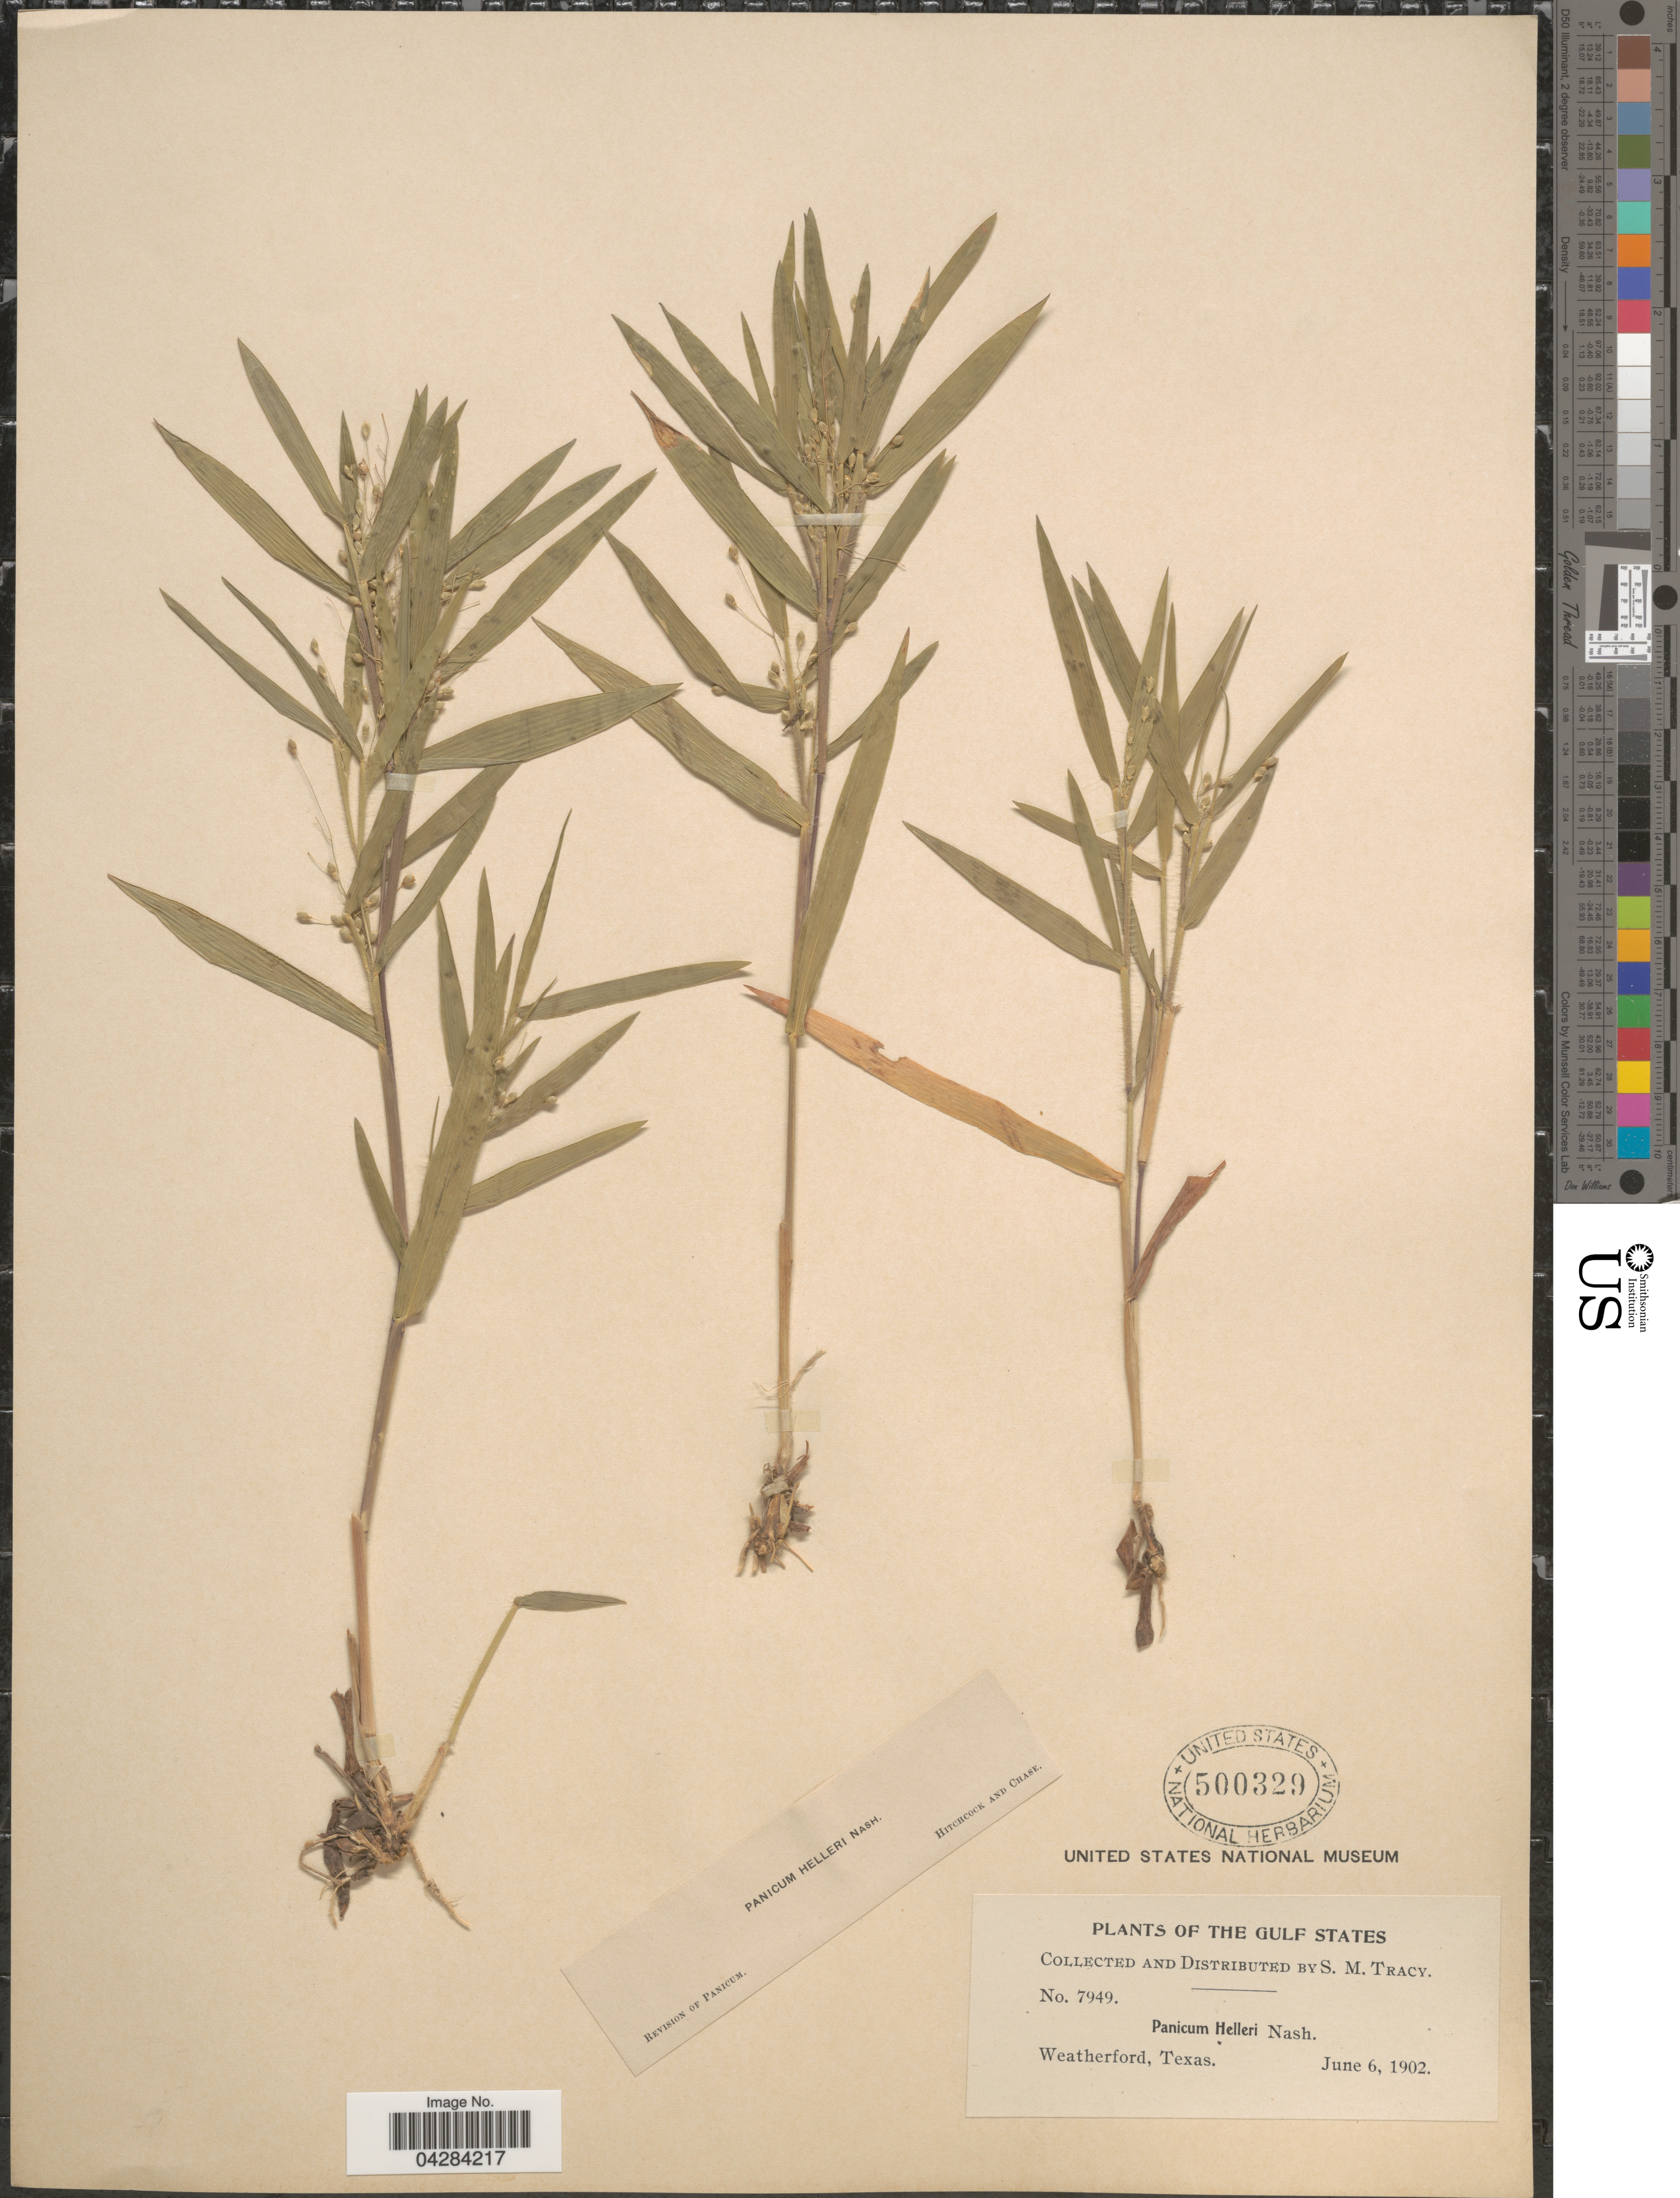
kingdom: Plantae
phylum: Tracheophyta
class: Liliopsida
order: Poales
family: Poaceae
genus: Dichanthelium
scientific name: Dichanthelium oligosanthes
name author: (Schult.) Gould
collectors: S. M. Tracy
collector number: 7949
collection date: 1902-06-06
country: United States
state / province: Texas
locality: The Gulf States. Weatherford.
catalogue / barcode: US 500329